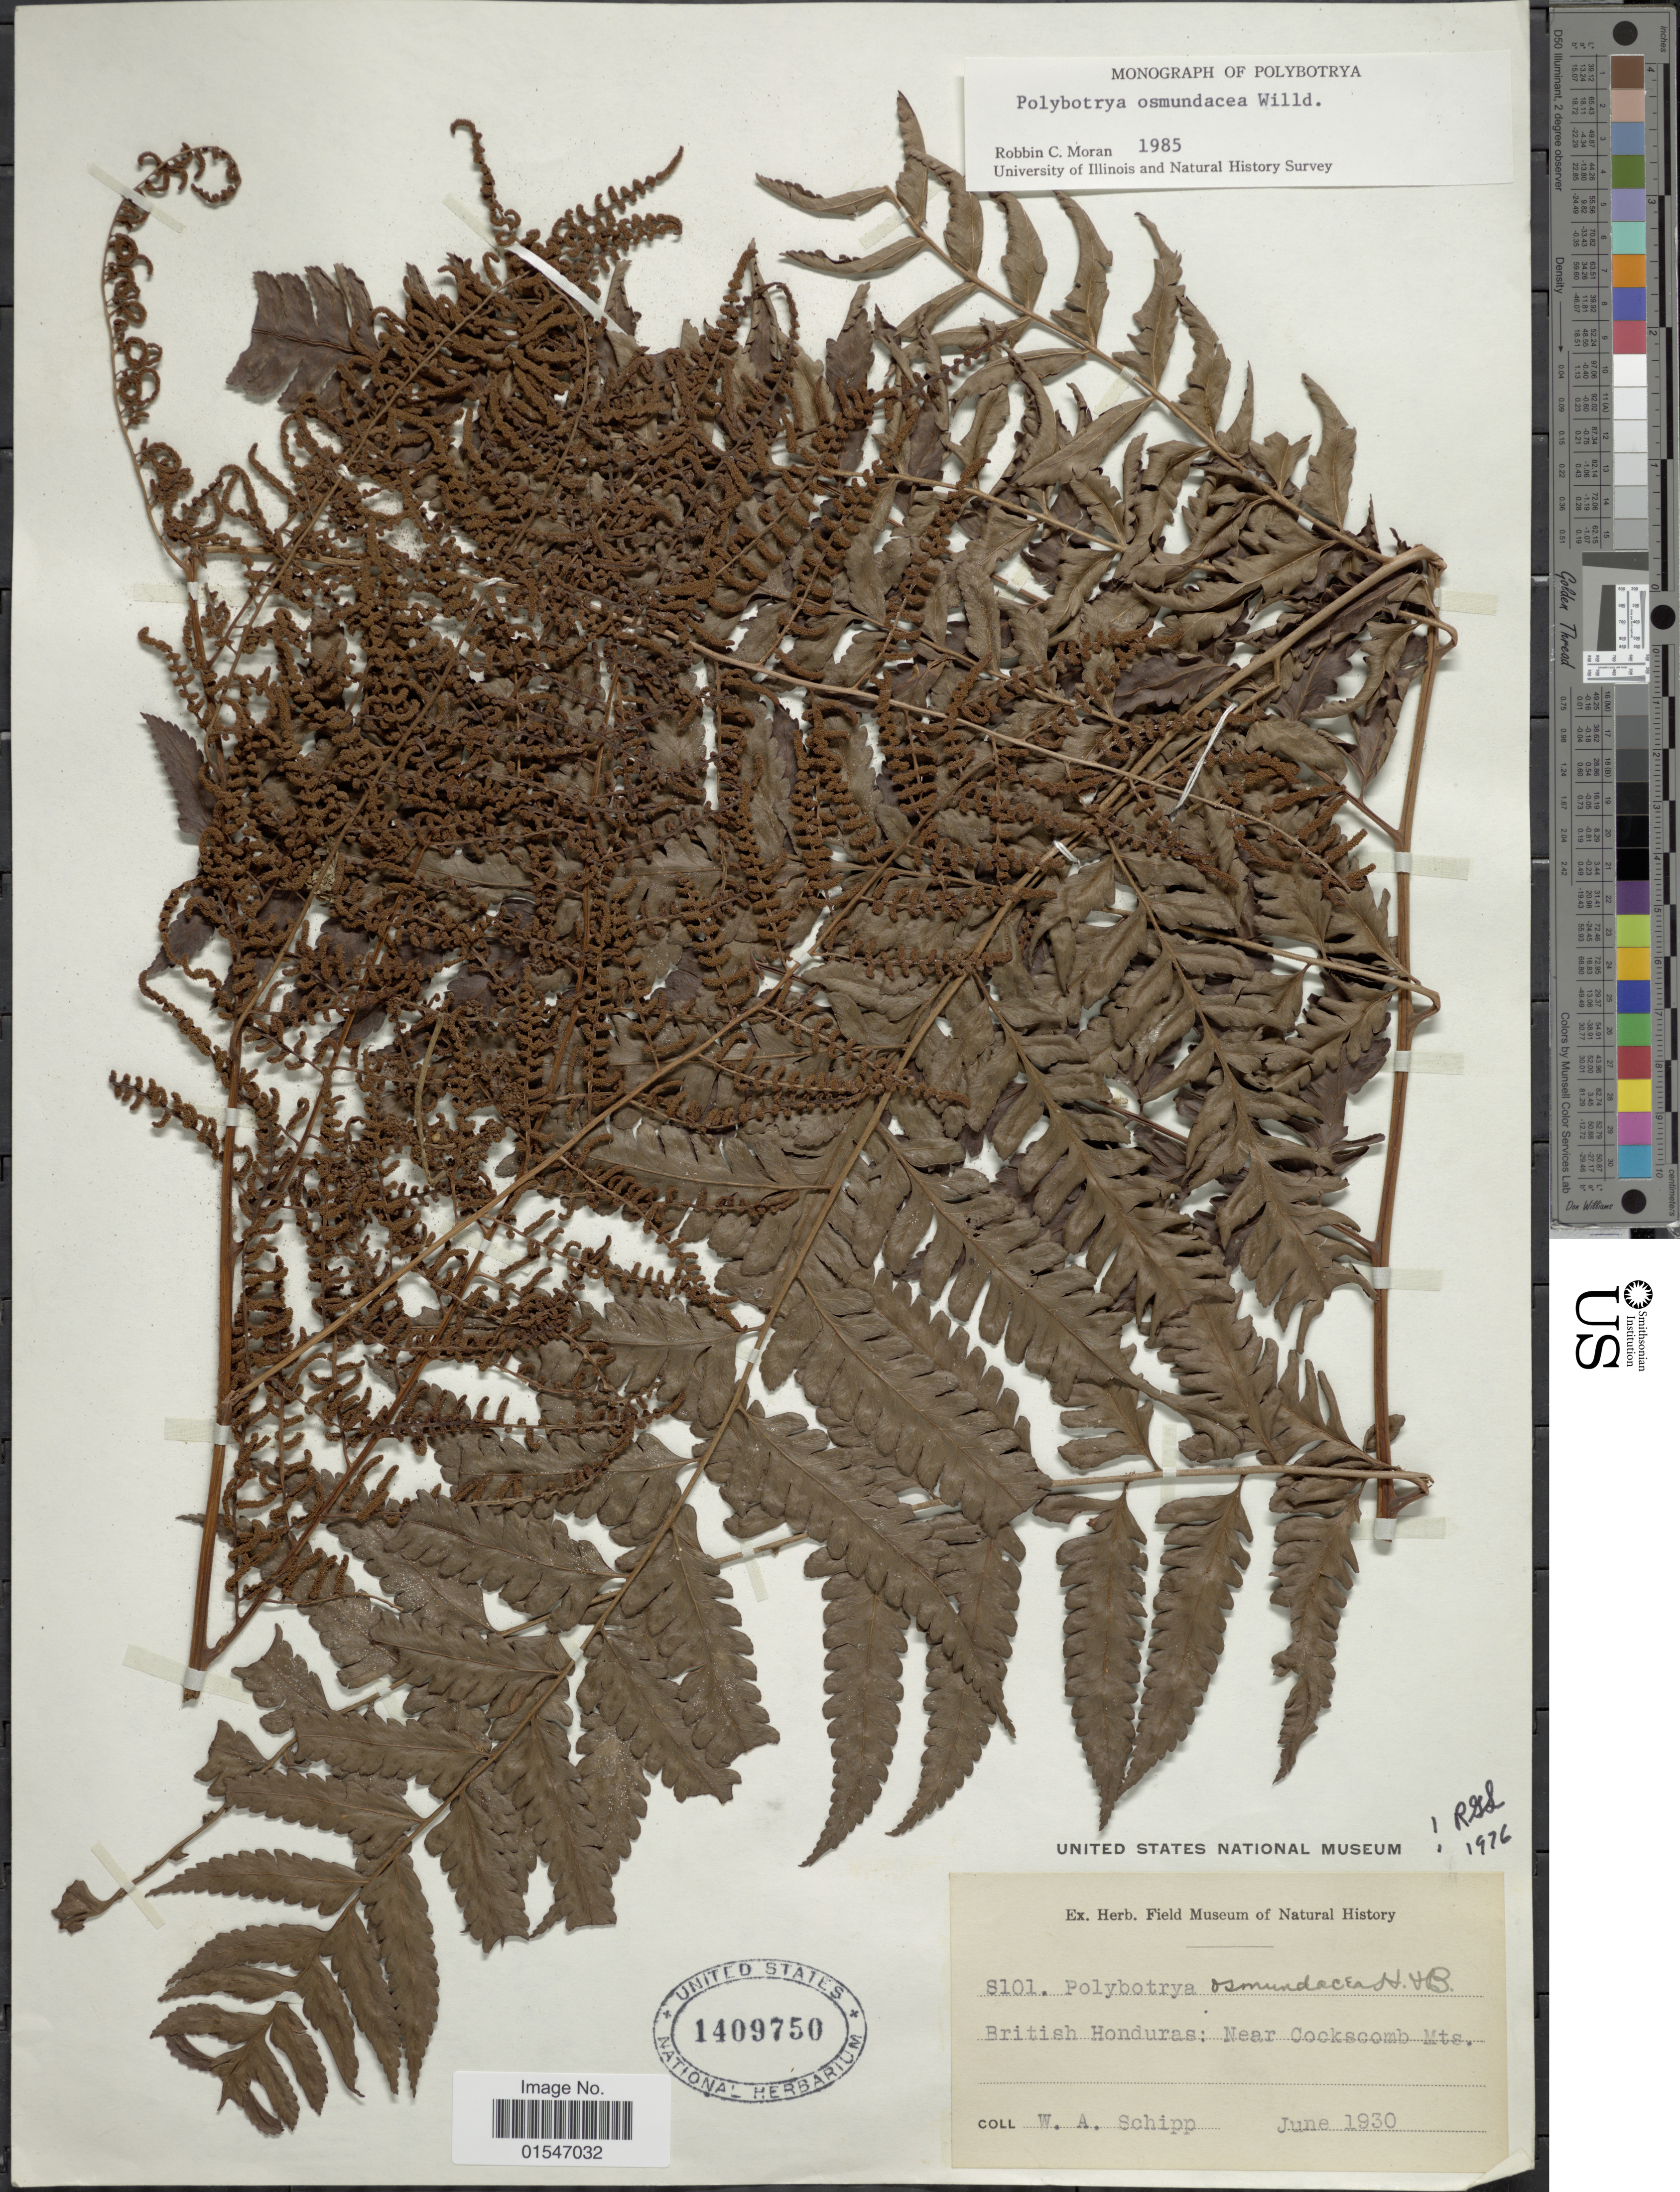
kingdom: Plantae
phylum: Tracheophyta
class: Polypodiopsida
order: Polypodiales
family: Dryopteridaceae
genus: Polybotrya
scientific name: Polybotrya osmundacea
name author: Humb. & Bonpl. ex Willd.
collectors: W. Schipp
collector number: S101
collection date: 1930-06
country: Belize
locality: British Honduras: Near Cockscomb Mts.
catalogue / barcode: US 1409750